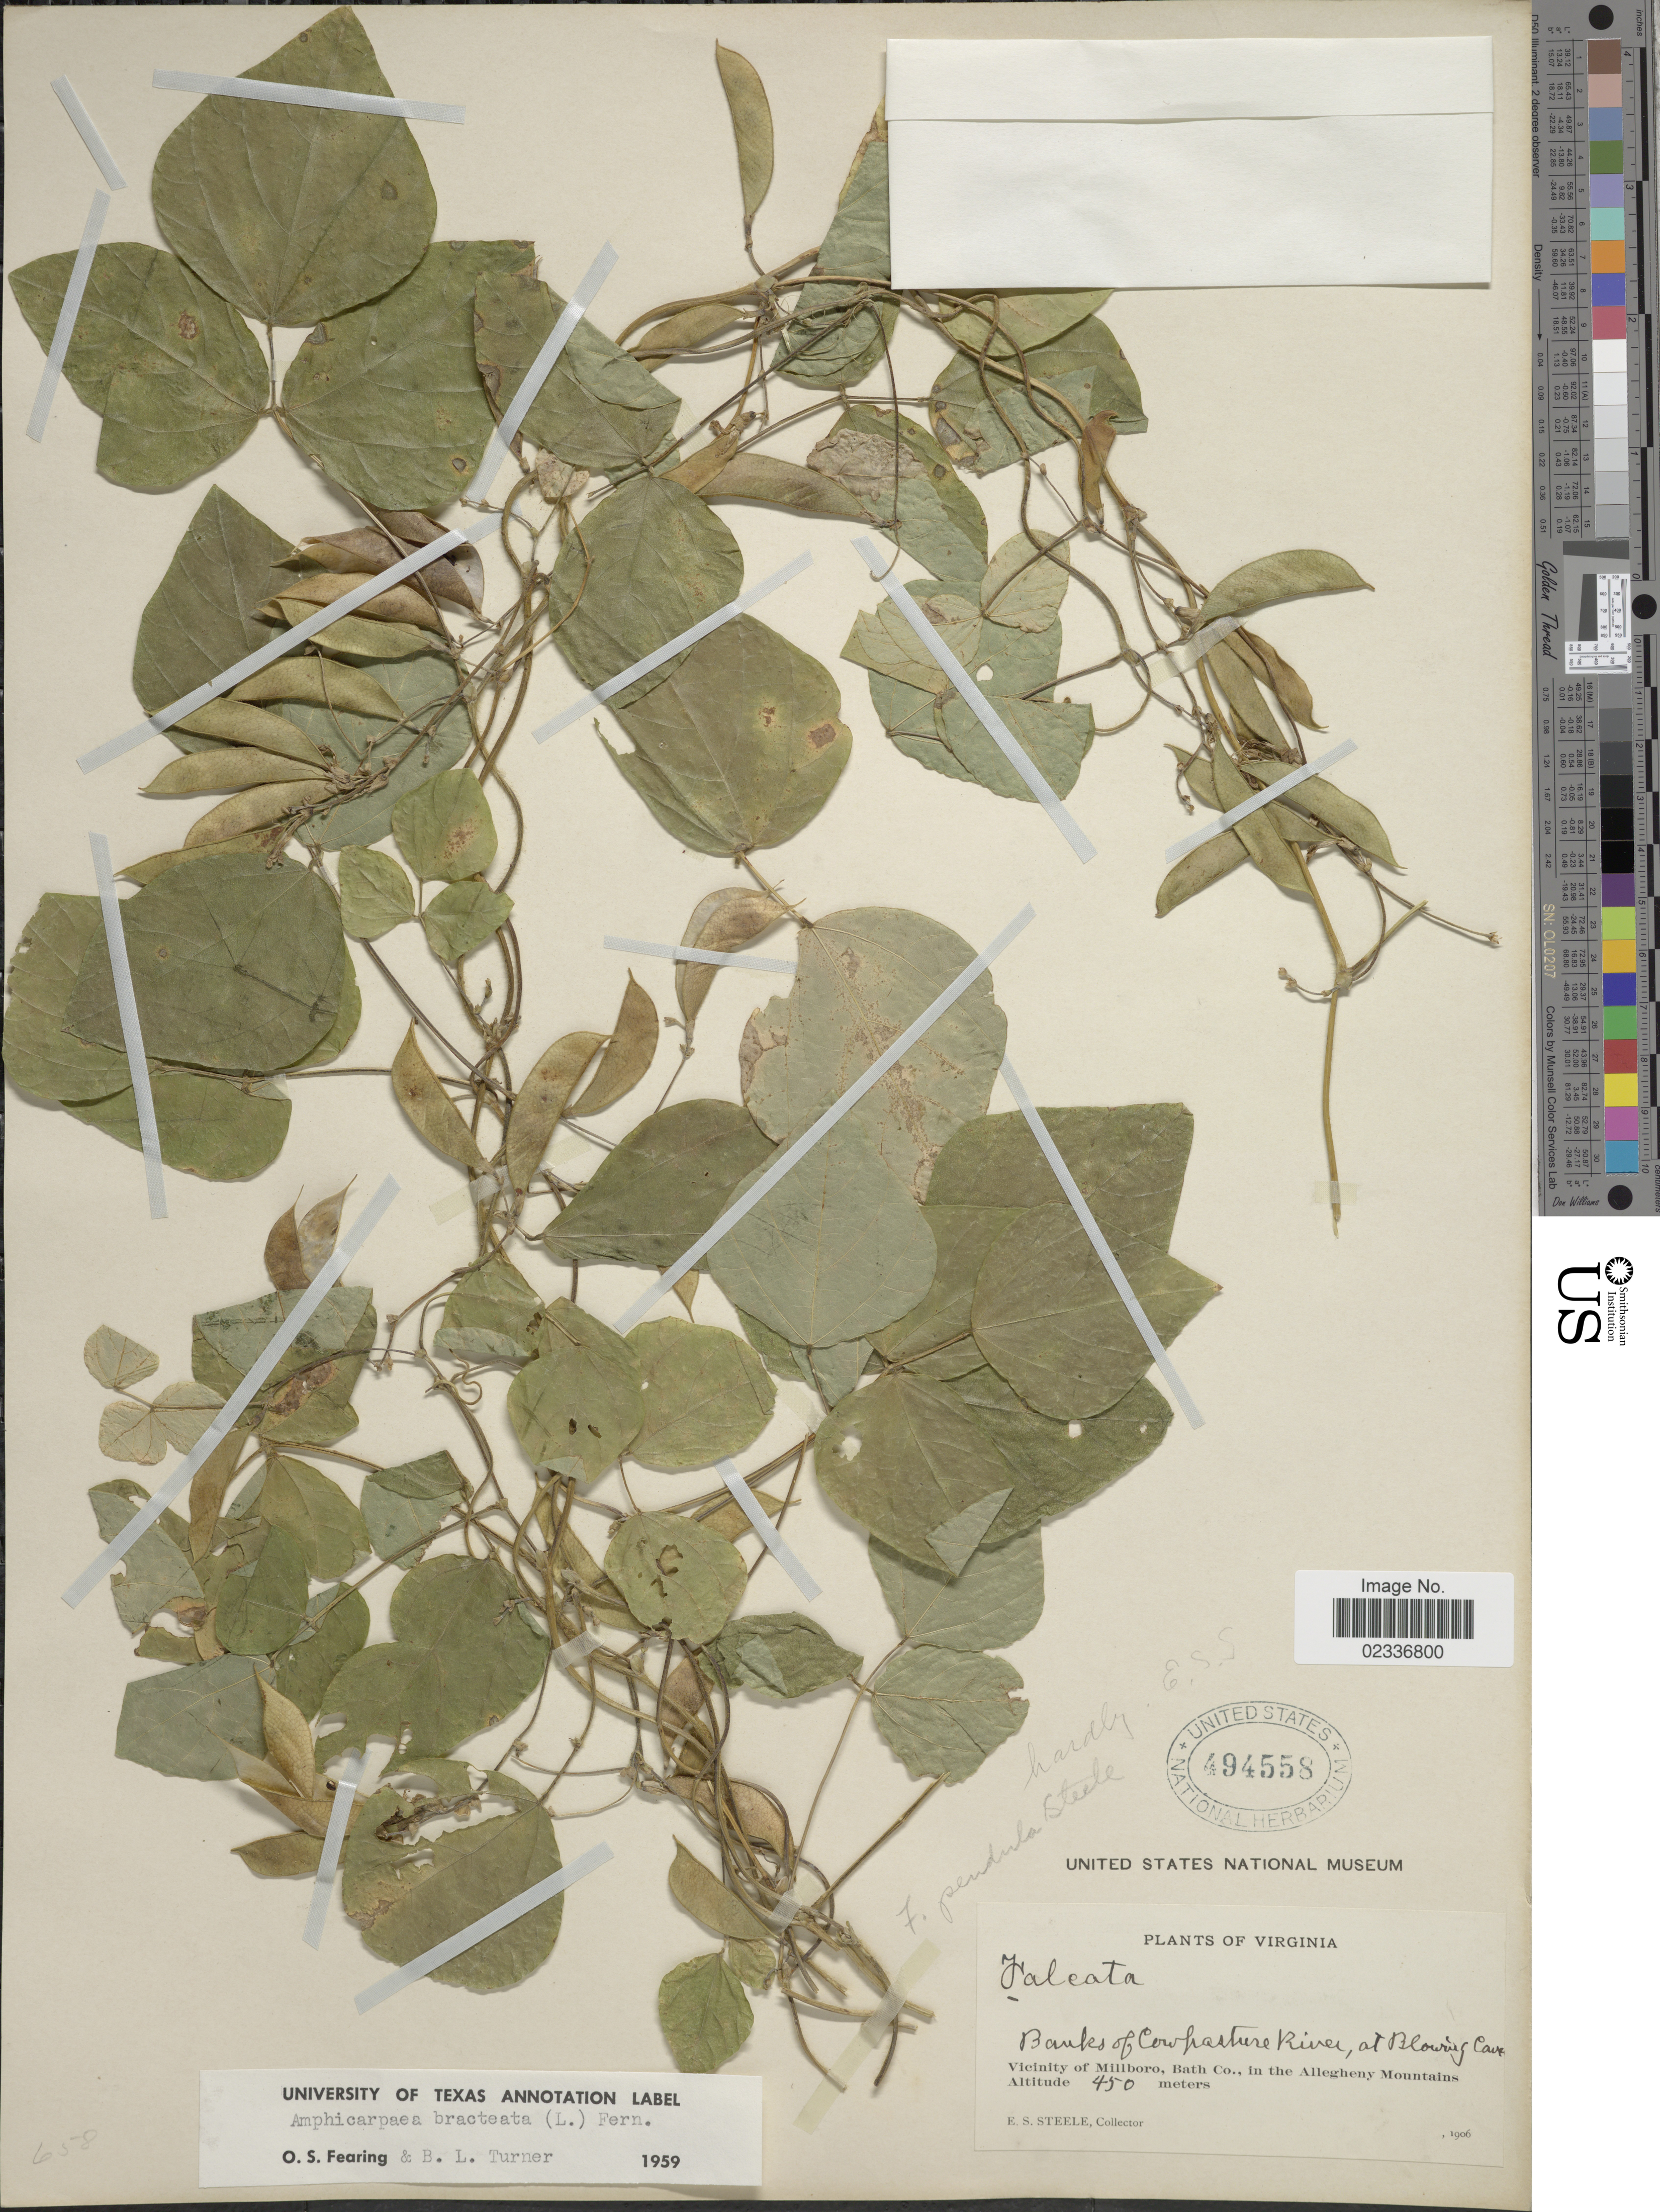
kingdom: Plantae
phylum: Tracheophyta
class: Magnoliopsida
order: Fabales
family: Fabaceae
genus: Amphicarpaea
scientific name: Amphicarpaea bracteata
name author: (L.) Fernald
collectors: E. Steele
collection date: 1906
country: United States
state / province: Virginia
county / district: Bath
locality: Banks of Cowpasture River, at Blowing Cave, vicinity of Millboro, Bath Co., in the Allegheny Mountains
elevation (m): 450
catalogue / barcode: US 494558